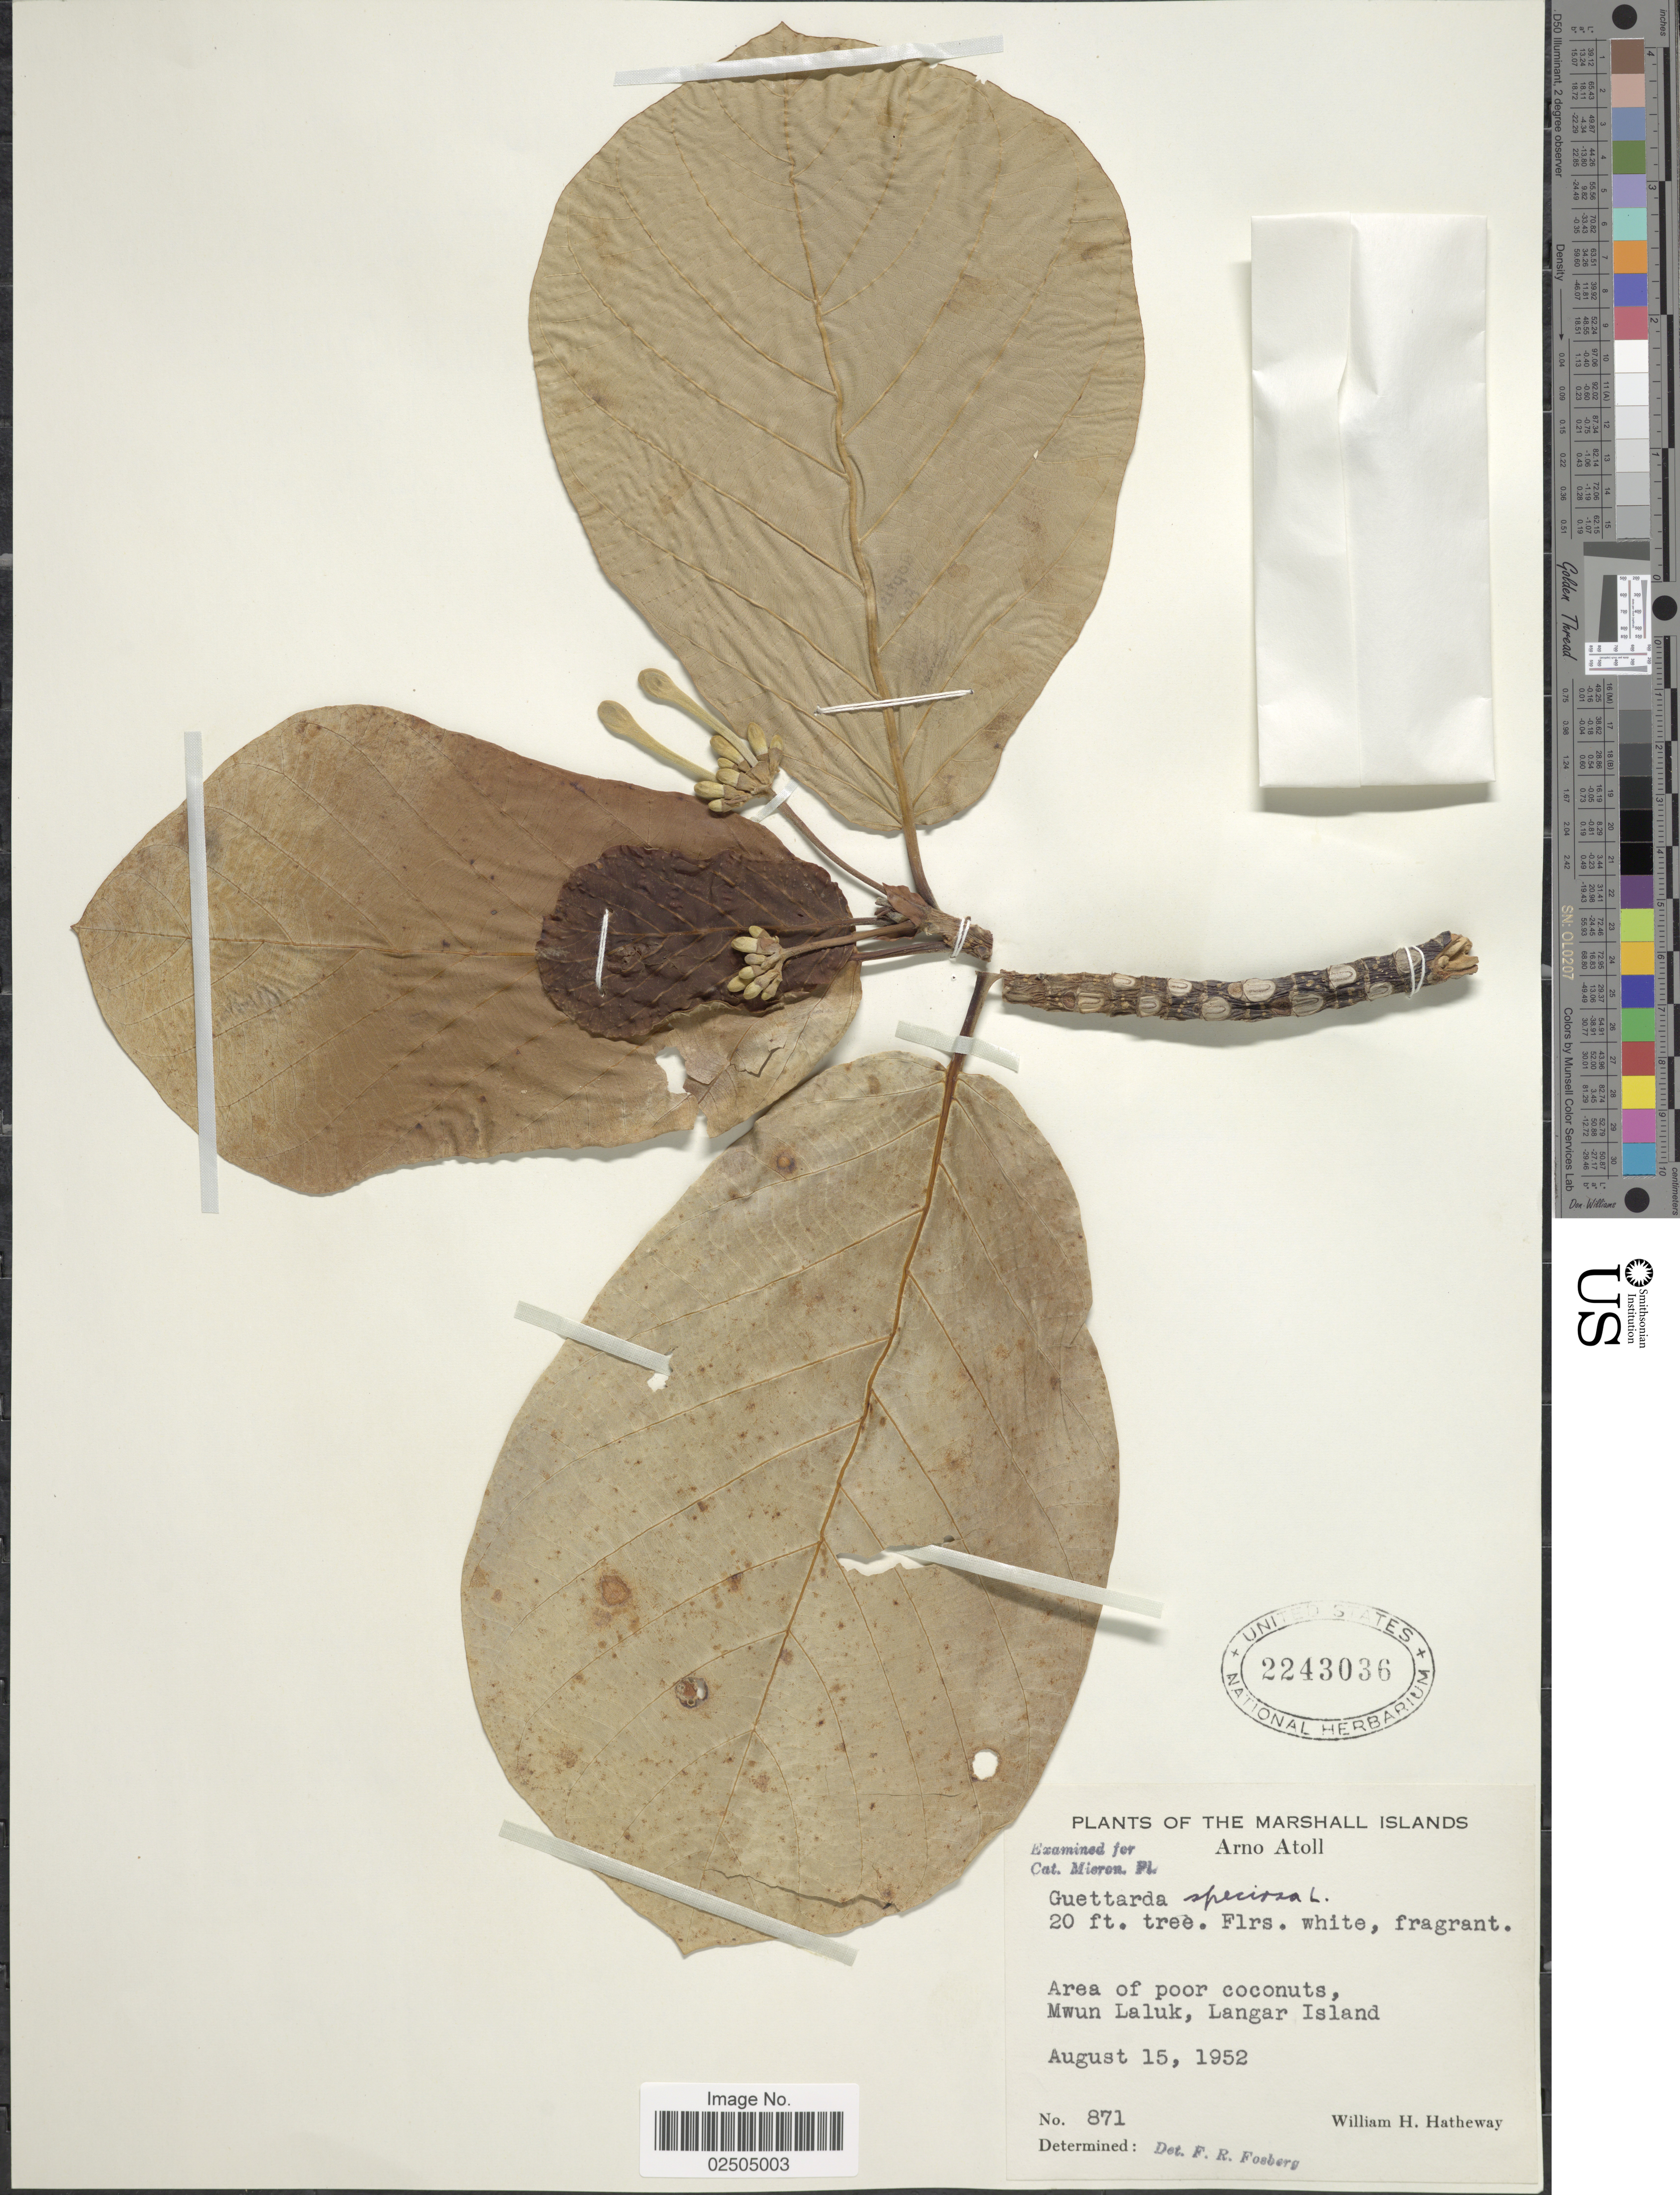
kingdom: Plantae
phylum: Tracheophyta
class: Magnoliopsida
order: Gentianales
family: Rubiaceae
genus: Guettarda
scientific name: Guettarda speciosa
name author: L.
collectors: W. H. Hatheway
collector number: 871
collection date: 1952-08-15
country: Marshall Islands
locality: The Marshall Islands, Arno Atoll, Area of poor coconuts, Mwun Laluk, Langar Island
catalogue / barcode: US 2243036